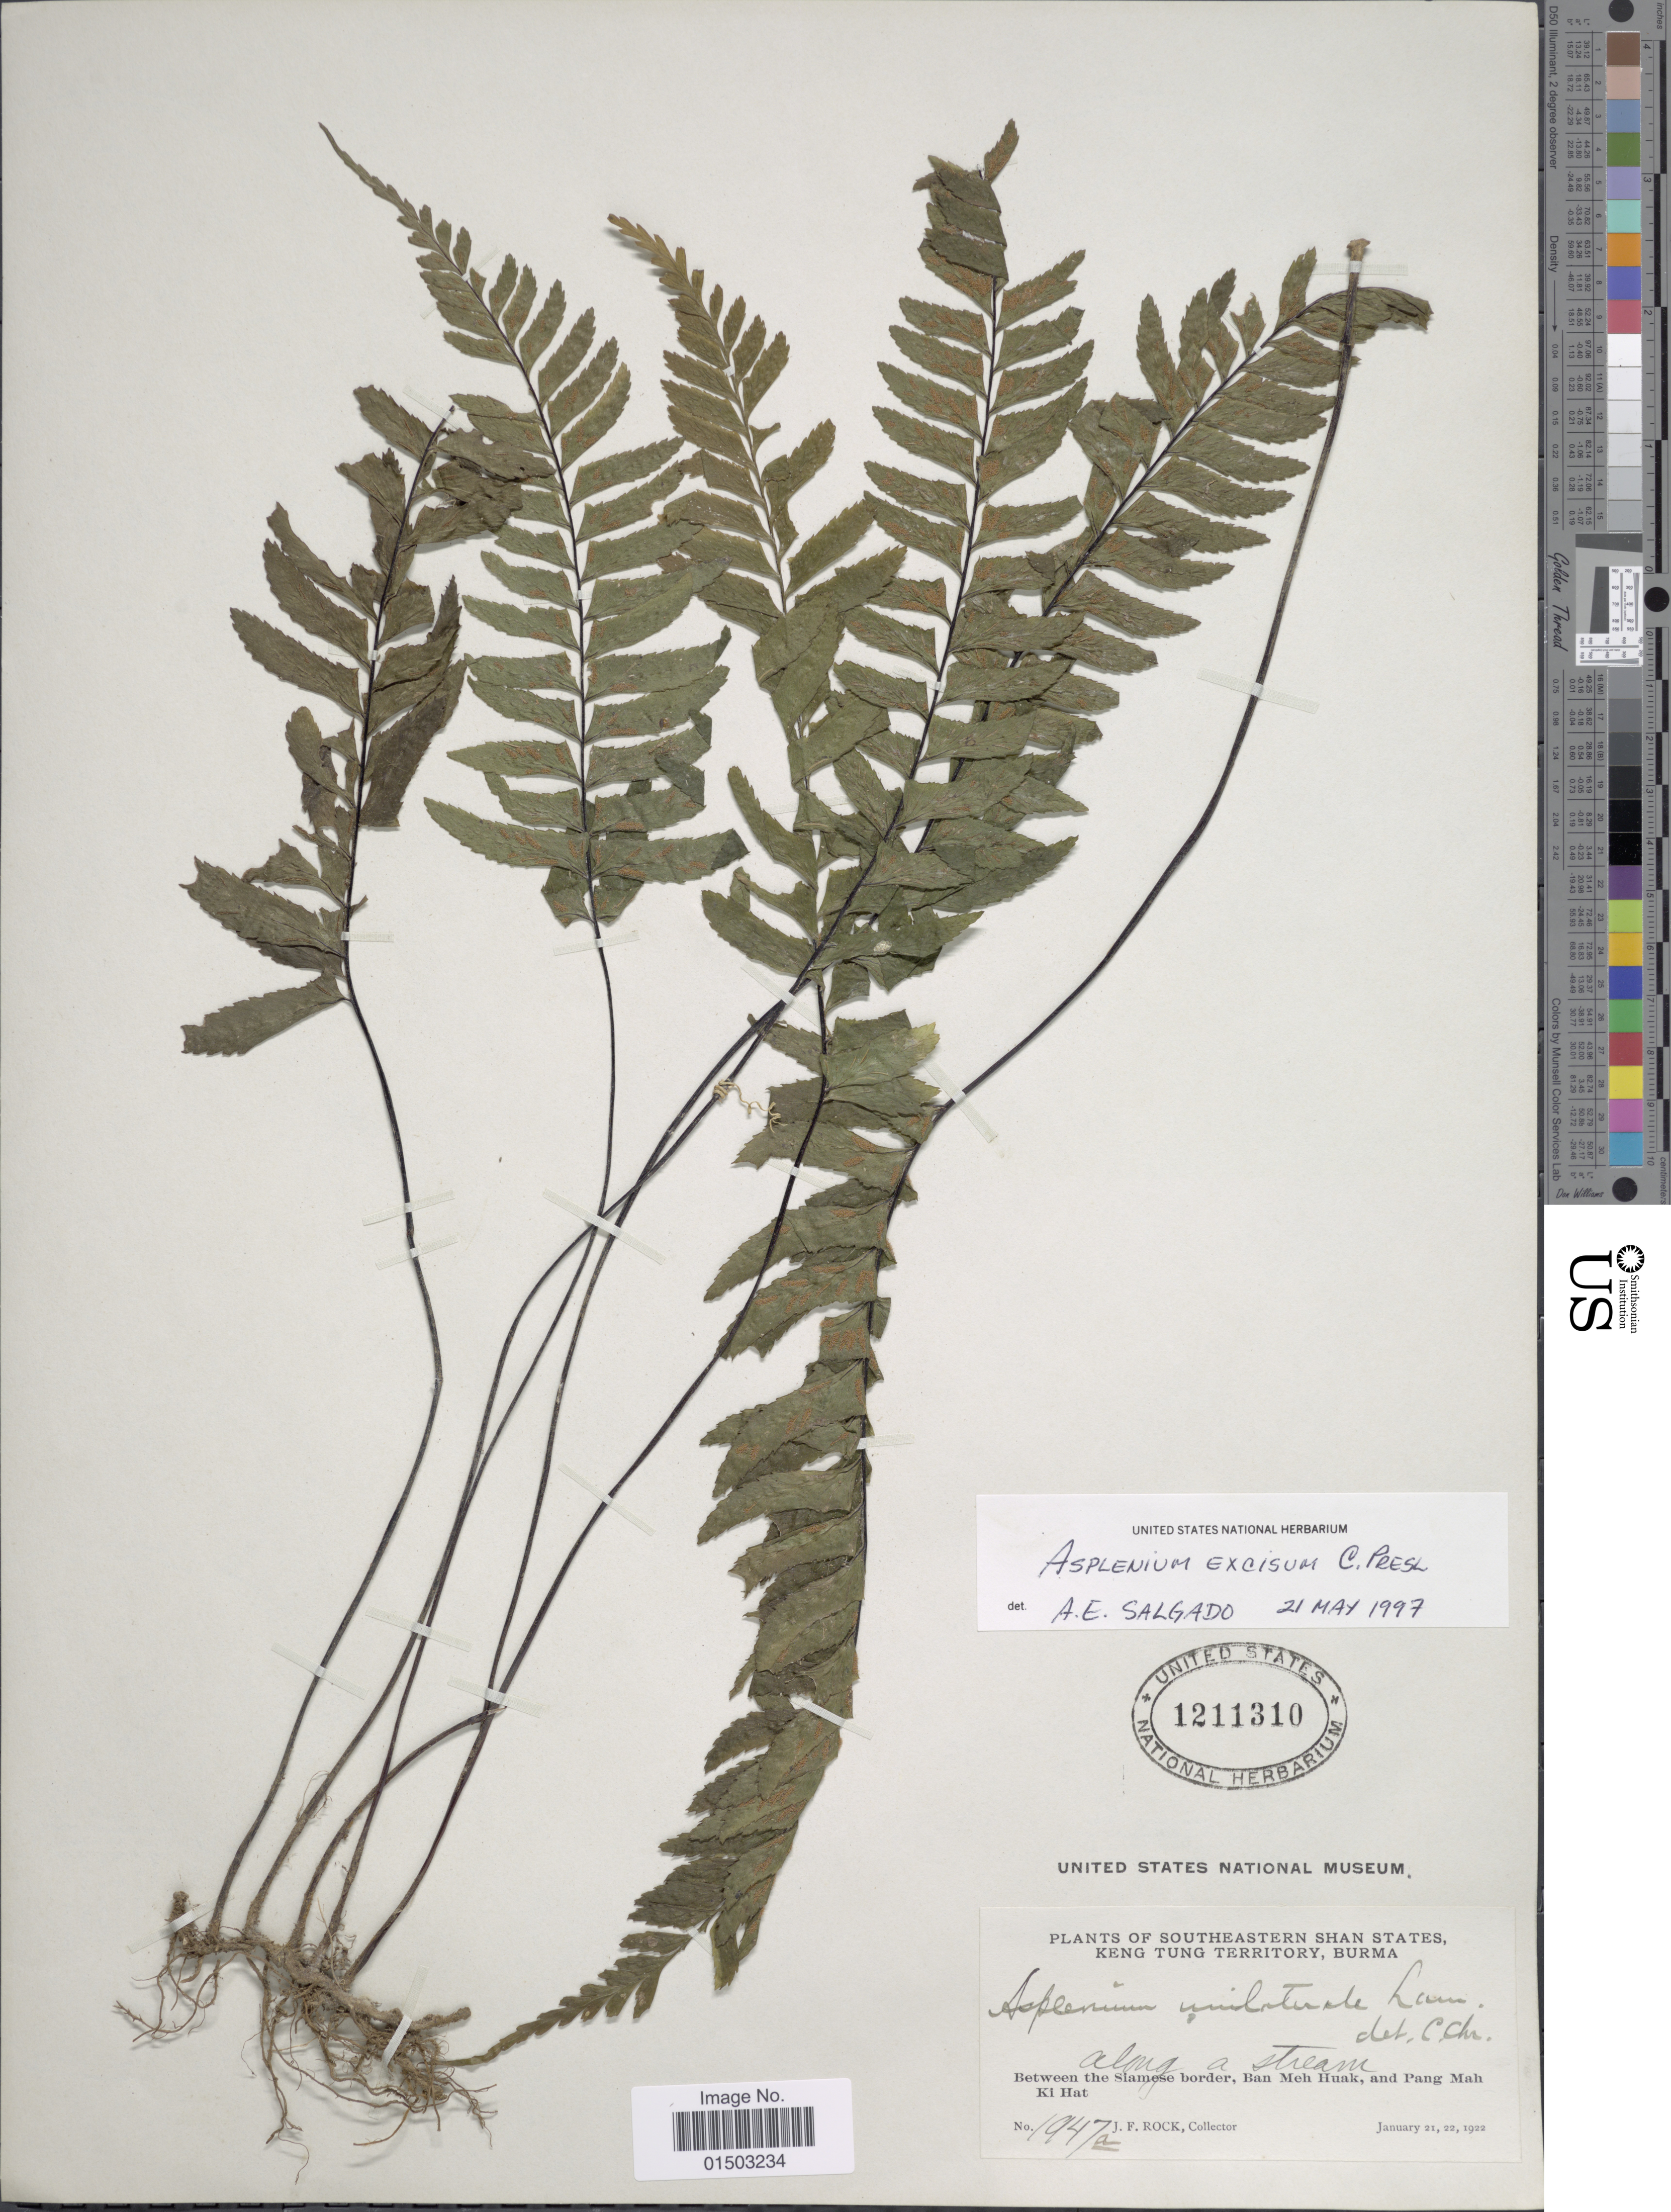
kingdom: Plantae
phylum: Tracheophyta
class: Polypodiopsida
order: Polypodiales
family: Aspleniaceae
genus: Hymenasplenium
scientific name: Hymenasplenium unilaterale var. majus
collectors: J. Rock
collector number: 1947a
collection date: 1922-01-21/1922-01-22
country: Myanmar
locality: Southeastern Shan States, Keng Tung Territor, Burma. Along stream, Between the Siamese border, Ban Meh Huak and Pang Mah Ki Kat.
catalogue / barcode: US 1211310